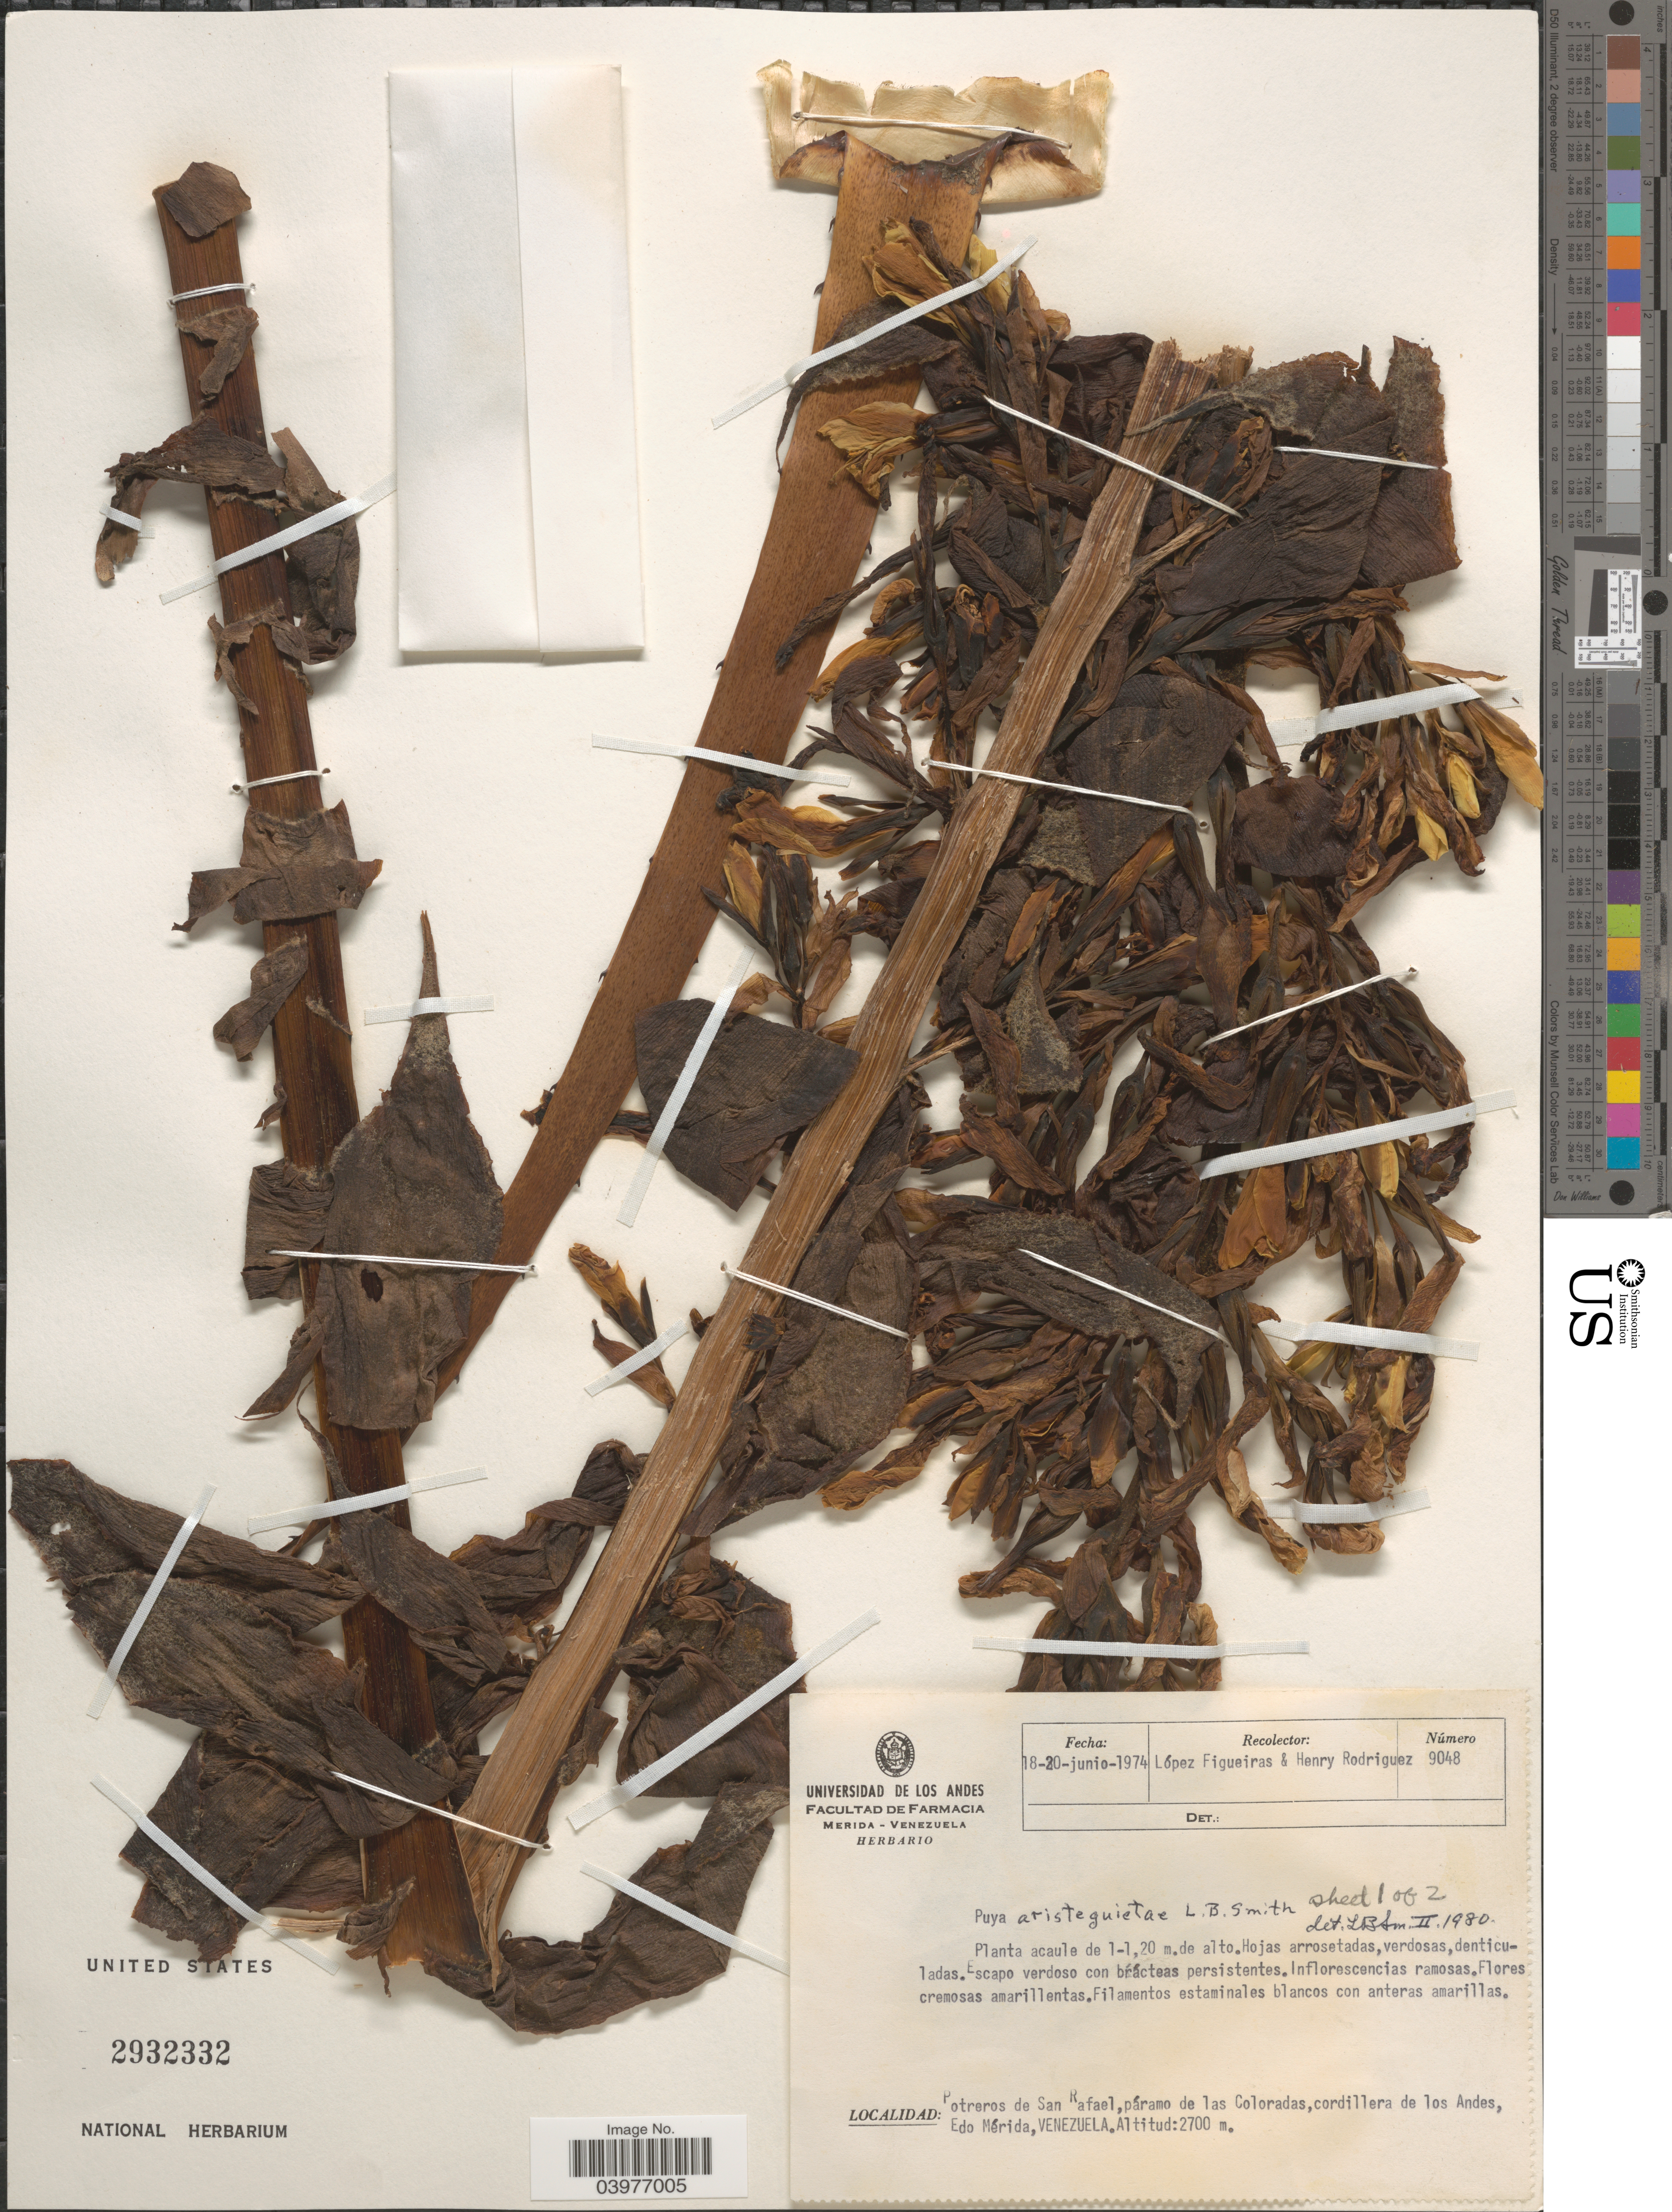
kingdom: Plantae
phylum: Tracheophyta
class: Liliopsida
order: Poales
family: Bromeliaceae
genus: Puya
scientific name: Puya aristeguietae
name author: L.B. Sm.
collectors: M. López Figueiras & H. Rodriguez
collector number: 9048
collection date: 1974-06-18/1974-06-20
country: Venezuela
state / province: Merida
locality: Potreros de San Rafael, páramo de las Coloradas, cordillera de los Andes.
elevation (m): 2700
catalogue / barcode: US 2932332